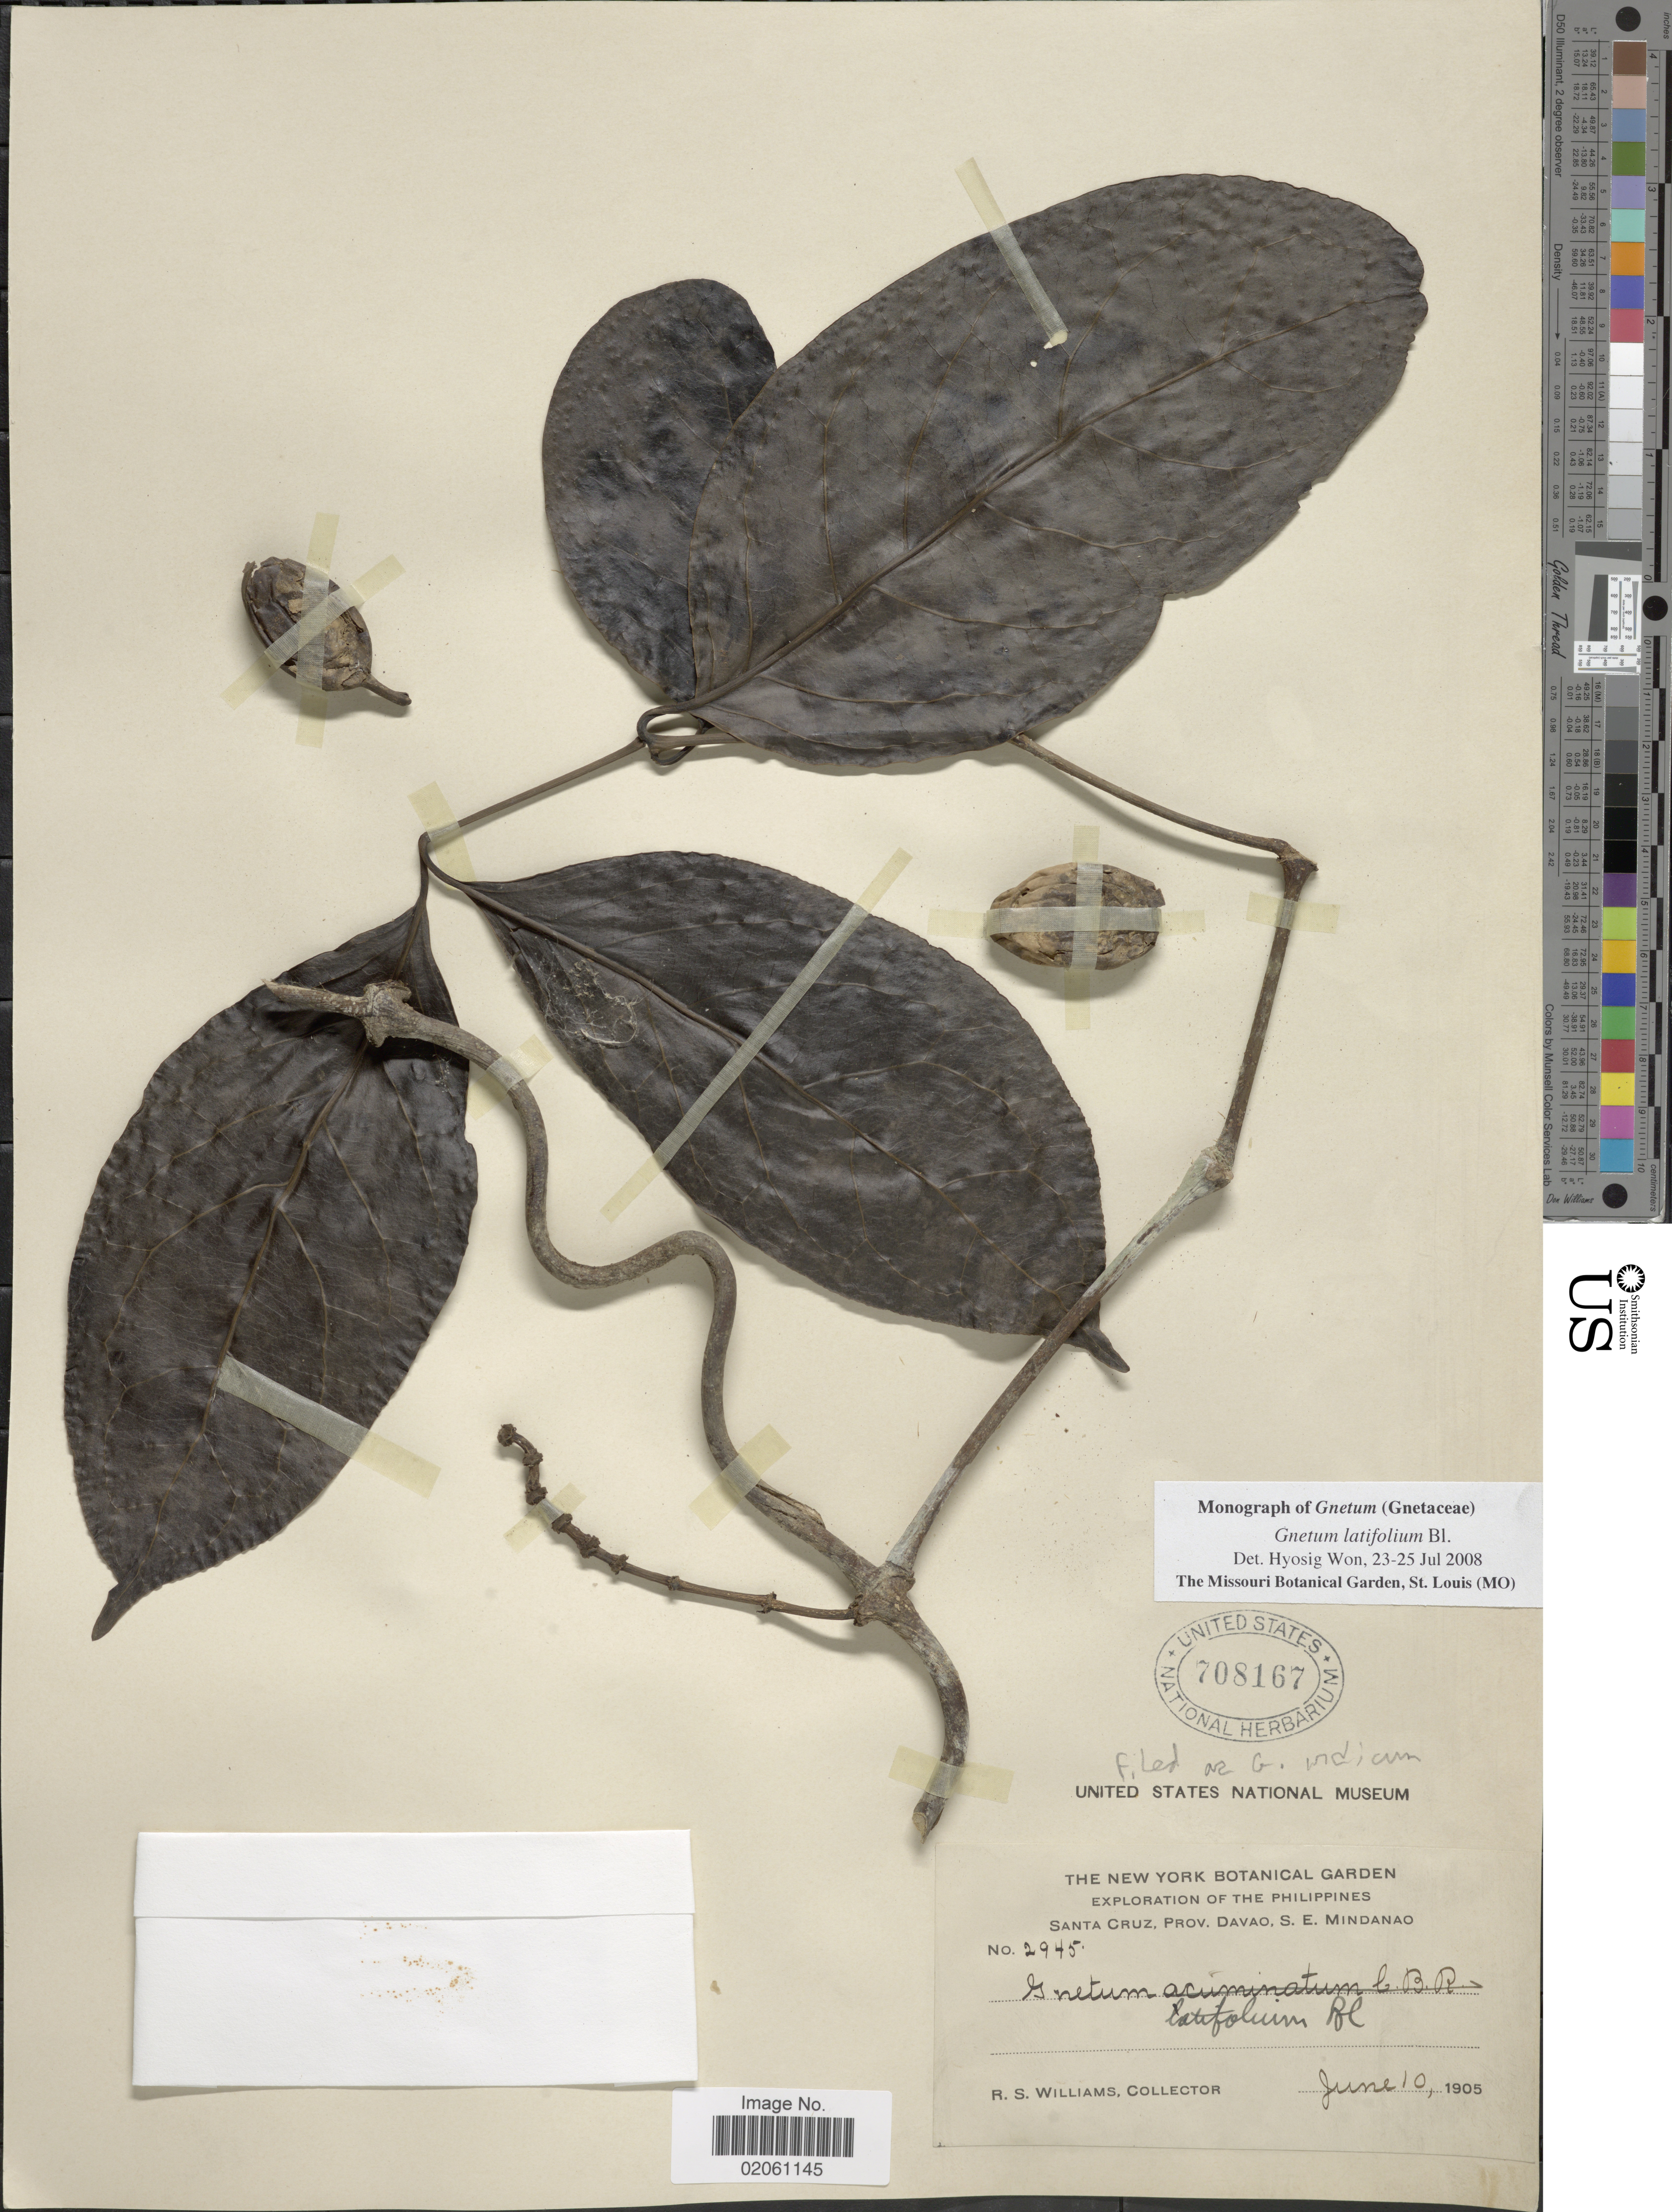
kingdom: Plantae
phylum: Tracheophyta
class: Gnetopsida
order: Gnetales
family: Gnetaceae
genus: Gnetum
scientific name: Gnetum indicum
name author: (Lour.) Merr.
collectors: R. S. Williams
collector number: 2945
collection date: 1905-06-10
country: Philippines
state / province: Davao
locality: Santa Cruz, S. E. Mindanao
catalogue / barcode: US 708167